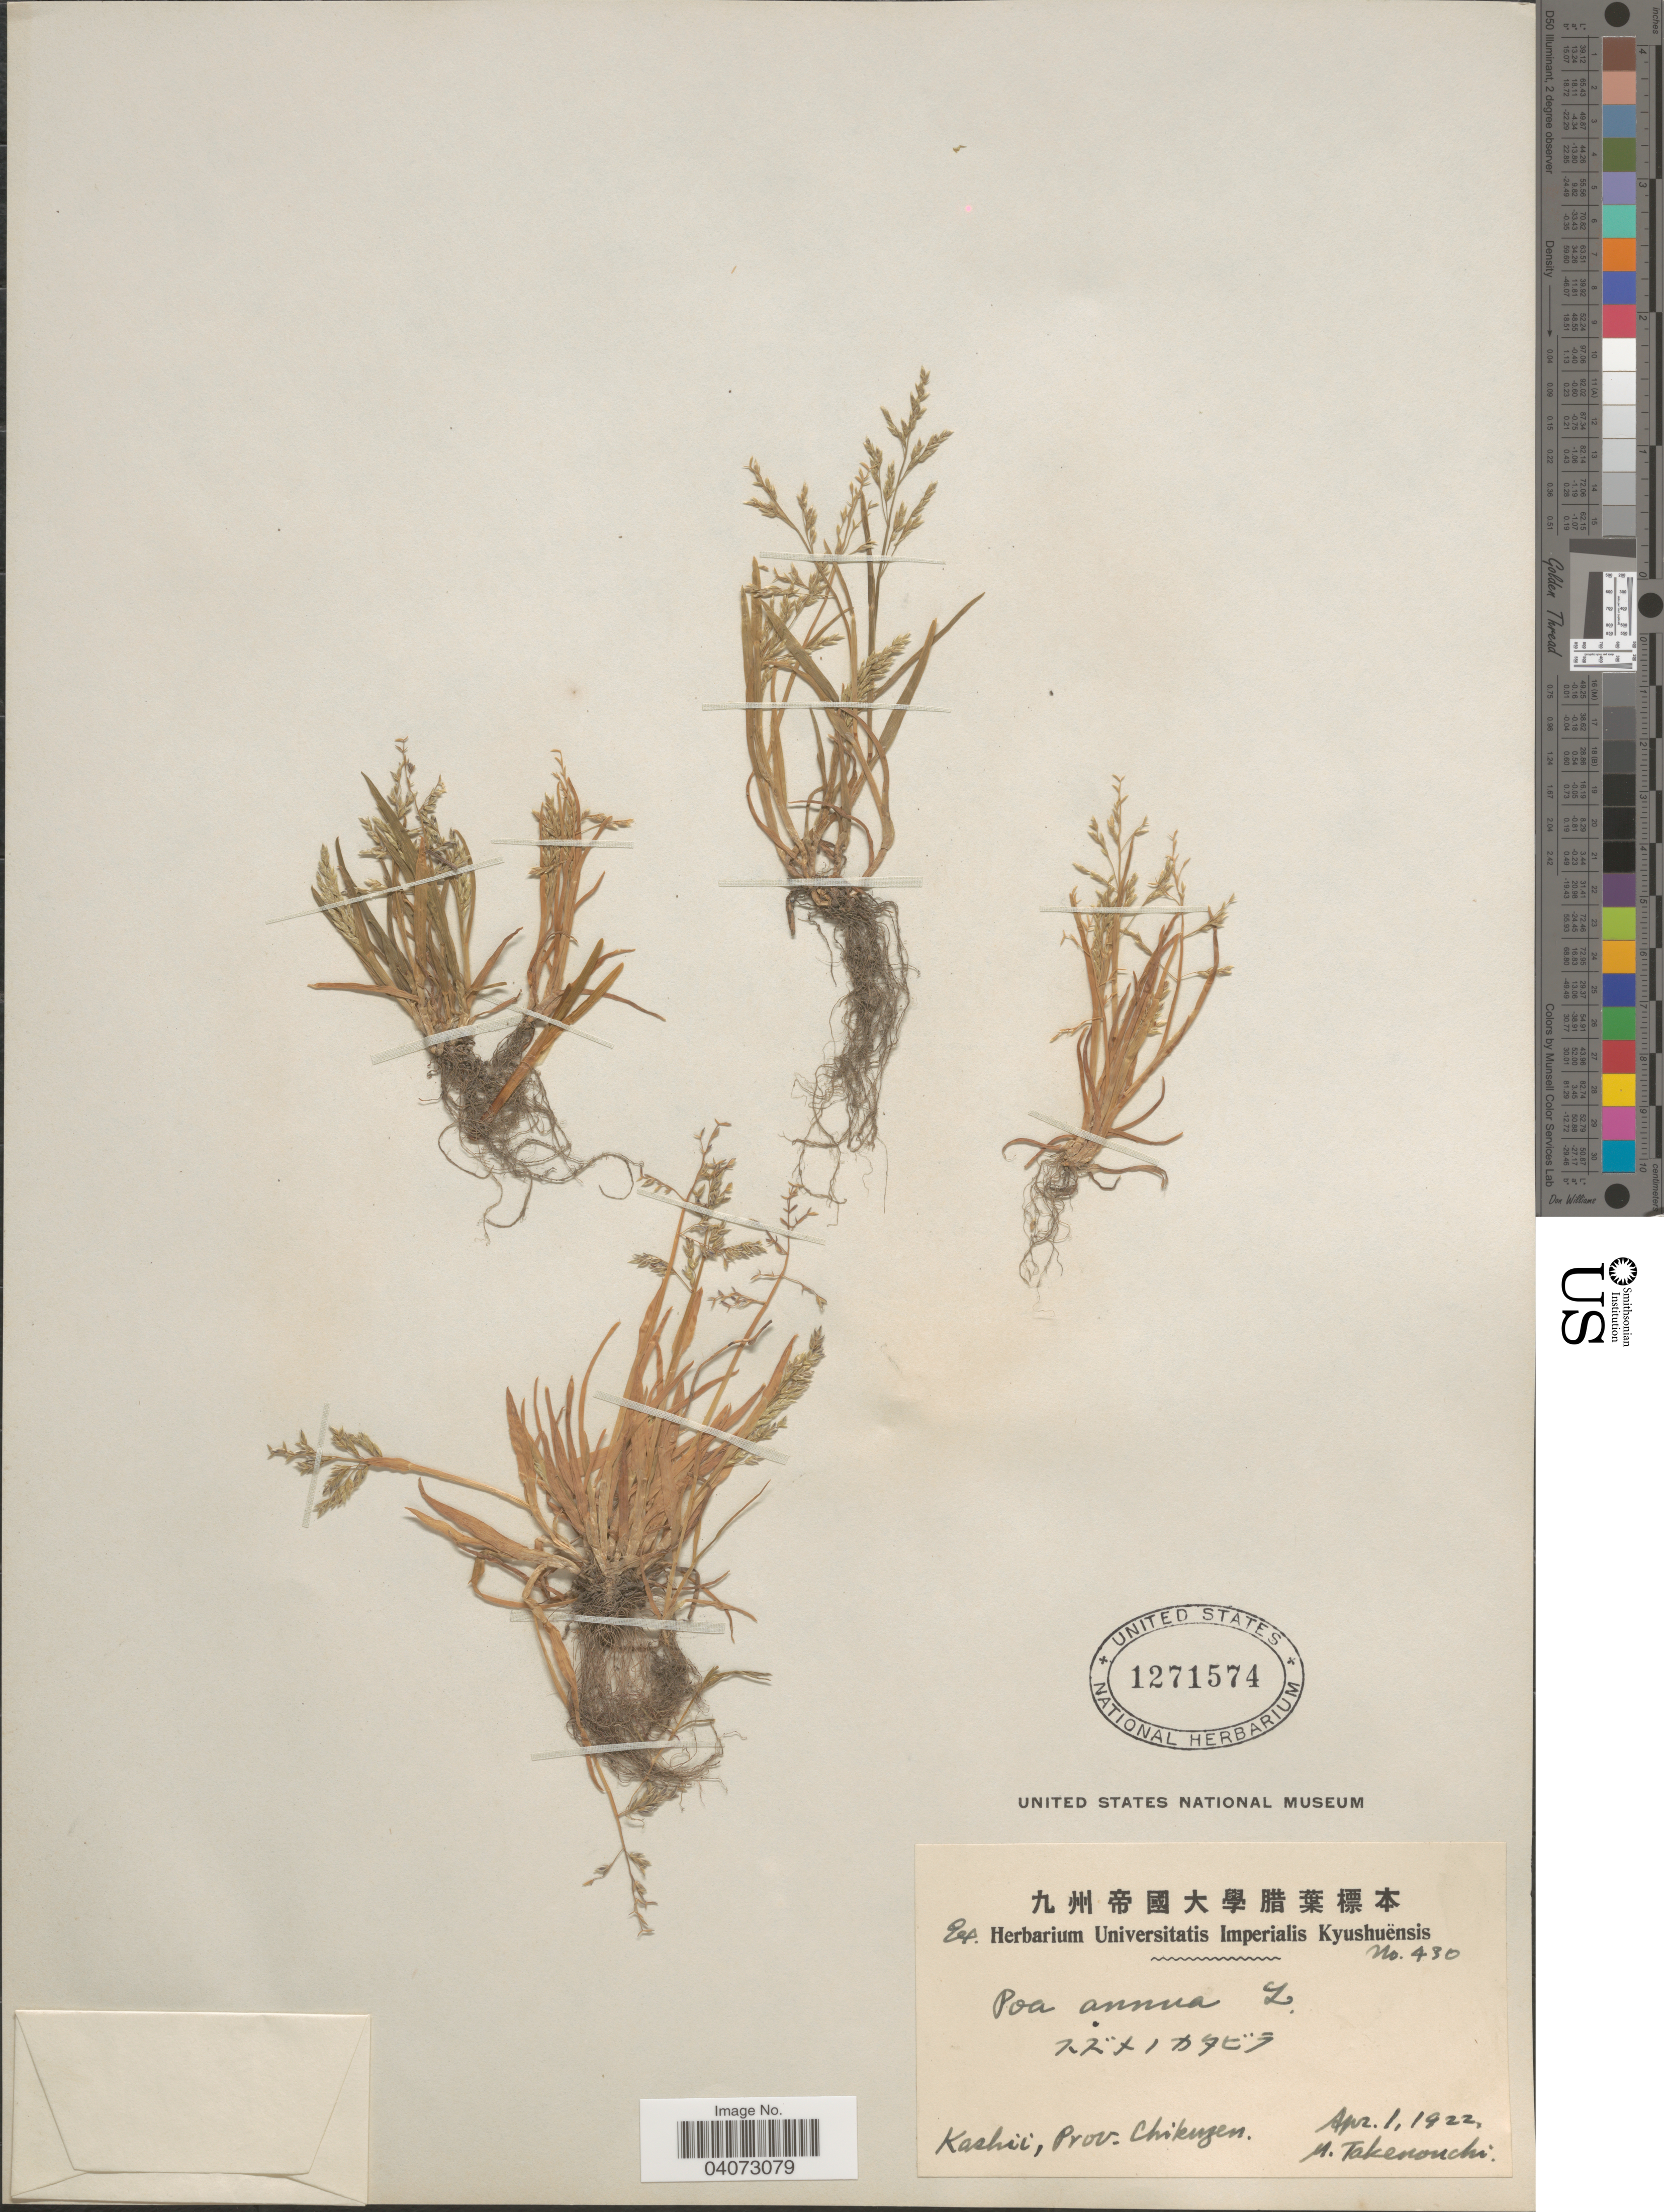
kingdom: Plantae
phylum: Tracheophyta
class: Liliopsida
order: Poales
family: Poaceae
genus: Poa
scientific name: Poa annua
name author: L.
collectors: M. Takenouchi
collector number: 430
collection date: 1922-04-01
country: Japan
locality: Kashii, Prov. Chikuzen.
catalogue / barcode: US 1271574